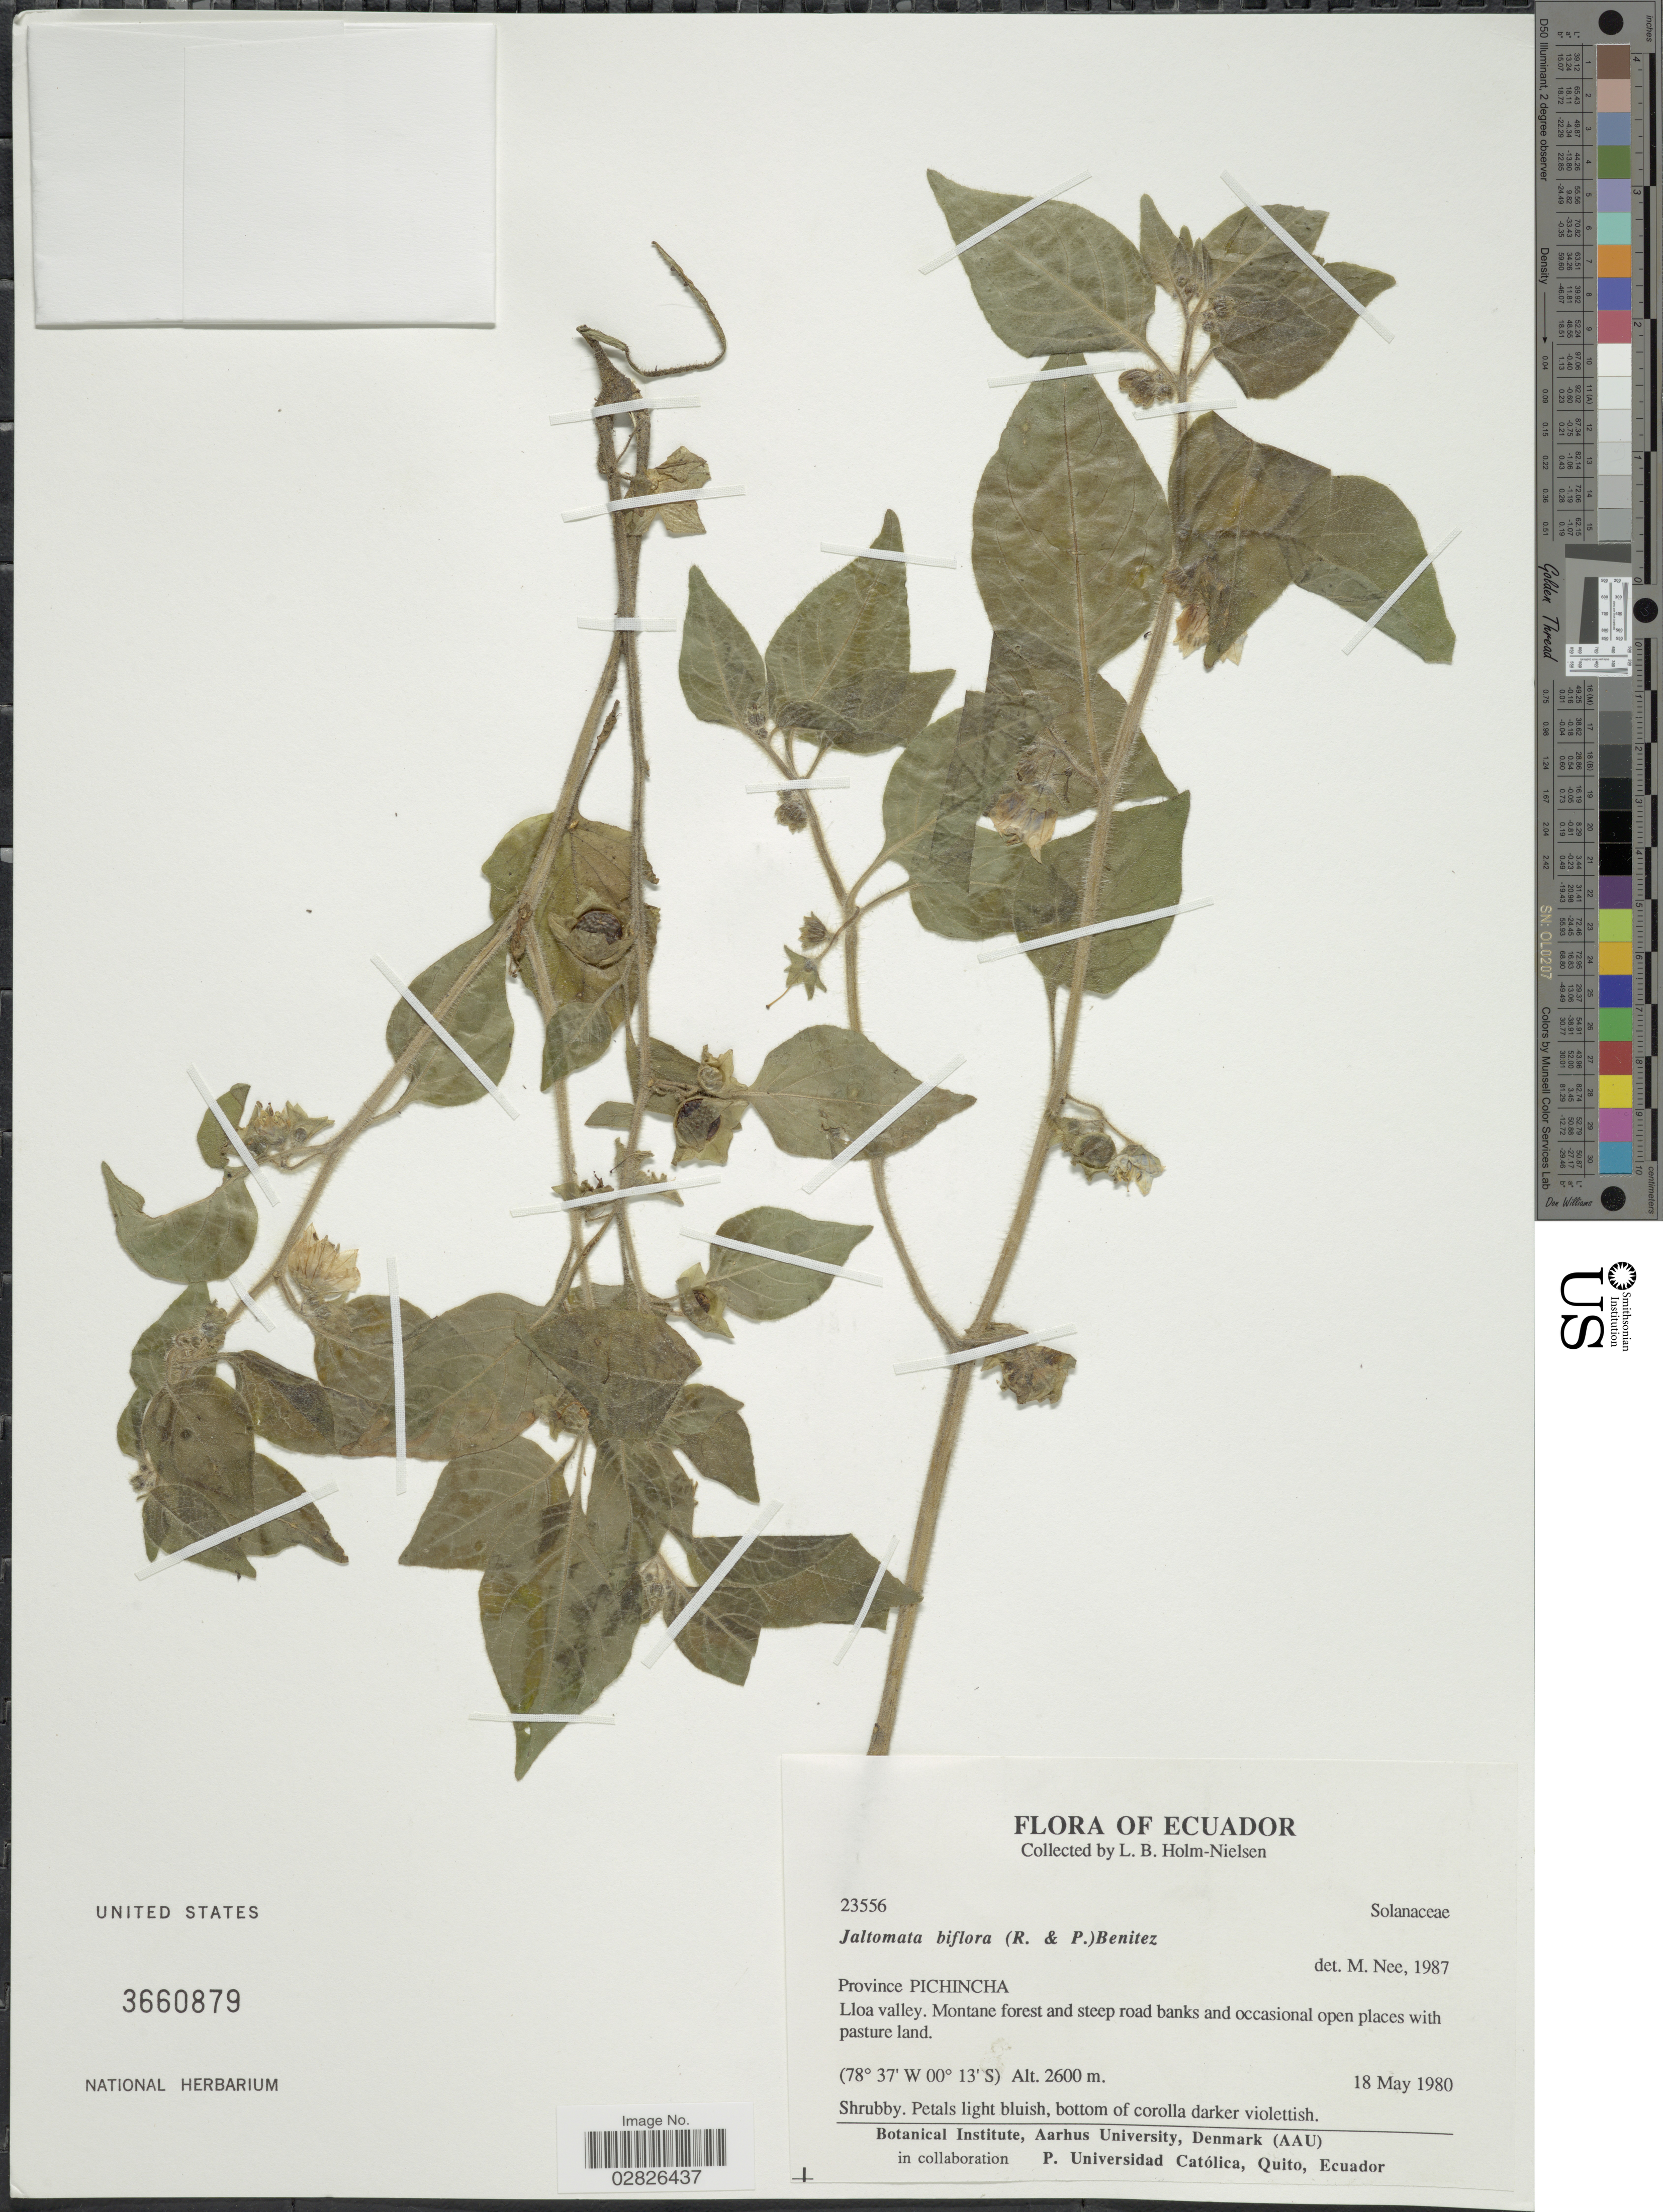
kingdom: Plantae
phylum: Tracheophyta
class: Magnoliopsida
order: Solanales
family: Solanaceae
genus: Jaltomata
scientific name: Jaltomata biflora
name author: (Ruiz & Pav.) Benítez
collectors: L. B. Holm-Nielsen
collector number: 23556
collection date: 1980-05-18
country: Ecuador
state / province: Pichincha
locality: Lloa valley.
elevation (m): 2600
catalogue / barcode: US 3660879